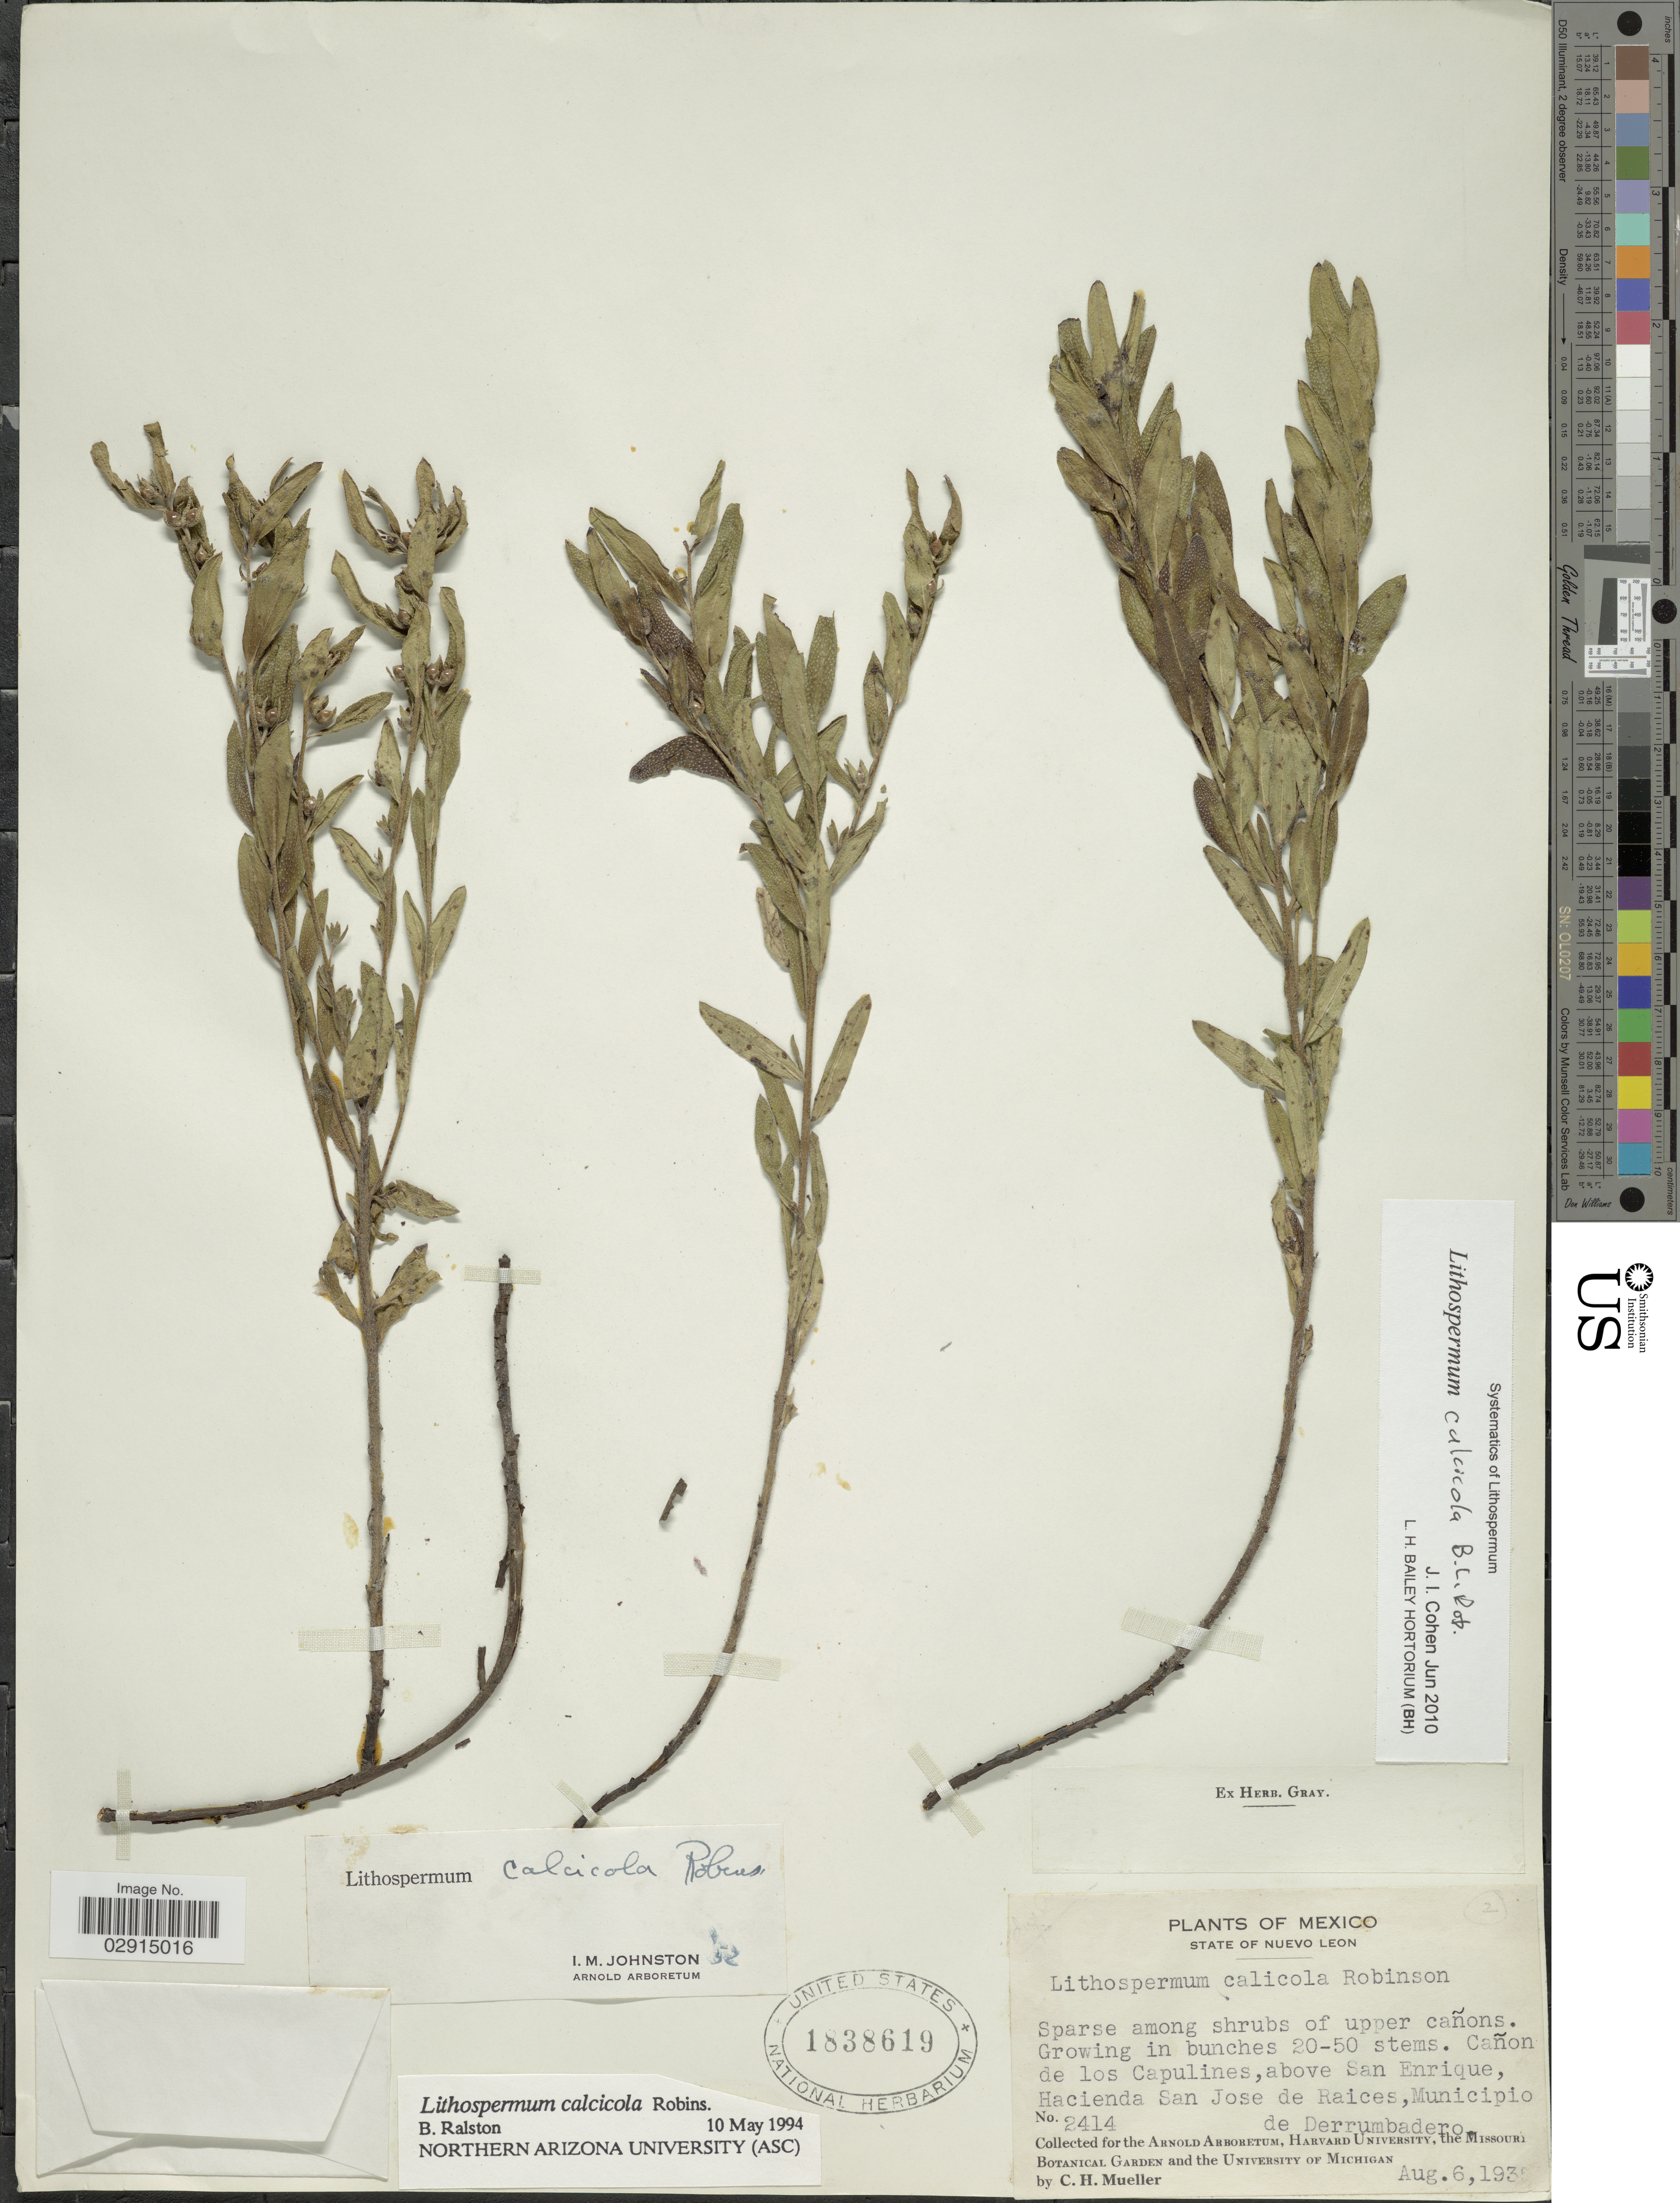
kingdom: Plantae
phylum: Tracheophyta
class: Magnoliopsida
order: Boraginales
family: Boraginaceae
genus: Lithospermum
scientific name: Lithospermum calcicola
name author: B.L. Rob.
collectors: C. H. Mueller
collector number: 2414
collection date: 1935-08-06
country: Mexico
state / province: Nuevo León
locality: Cañon de los Capulines, above San Enrique, Hacienda San Jose de Raices, Municipio de Derrumbadero. State of Nuevo Leon. Mexico.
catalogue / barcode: US 1838619